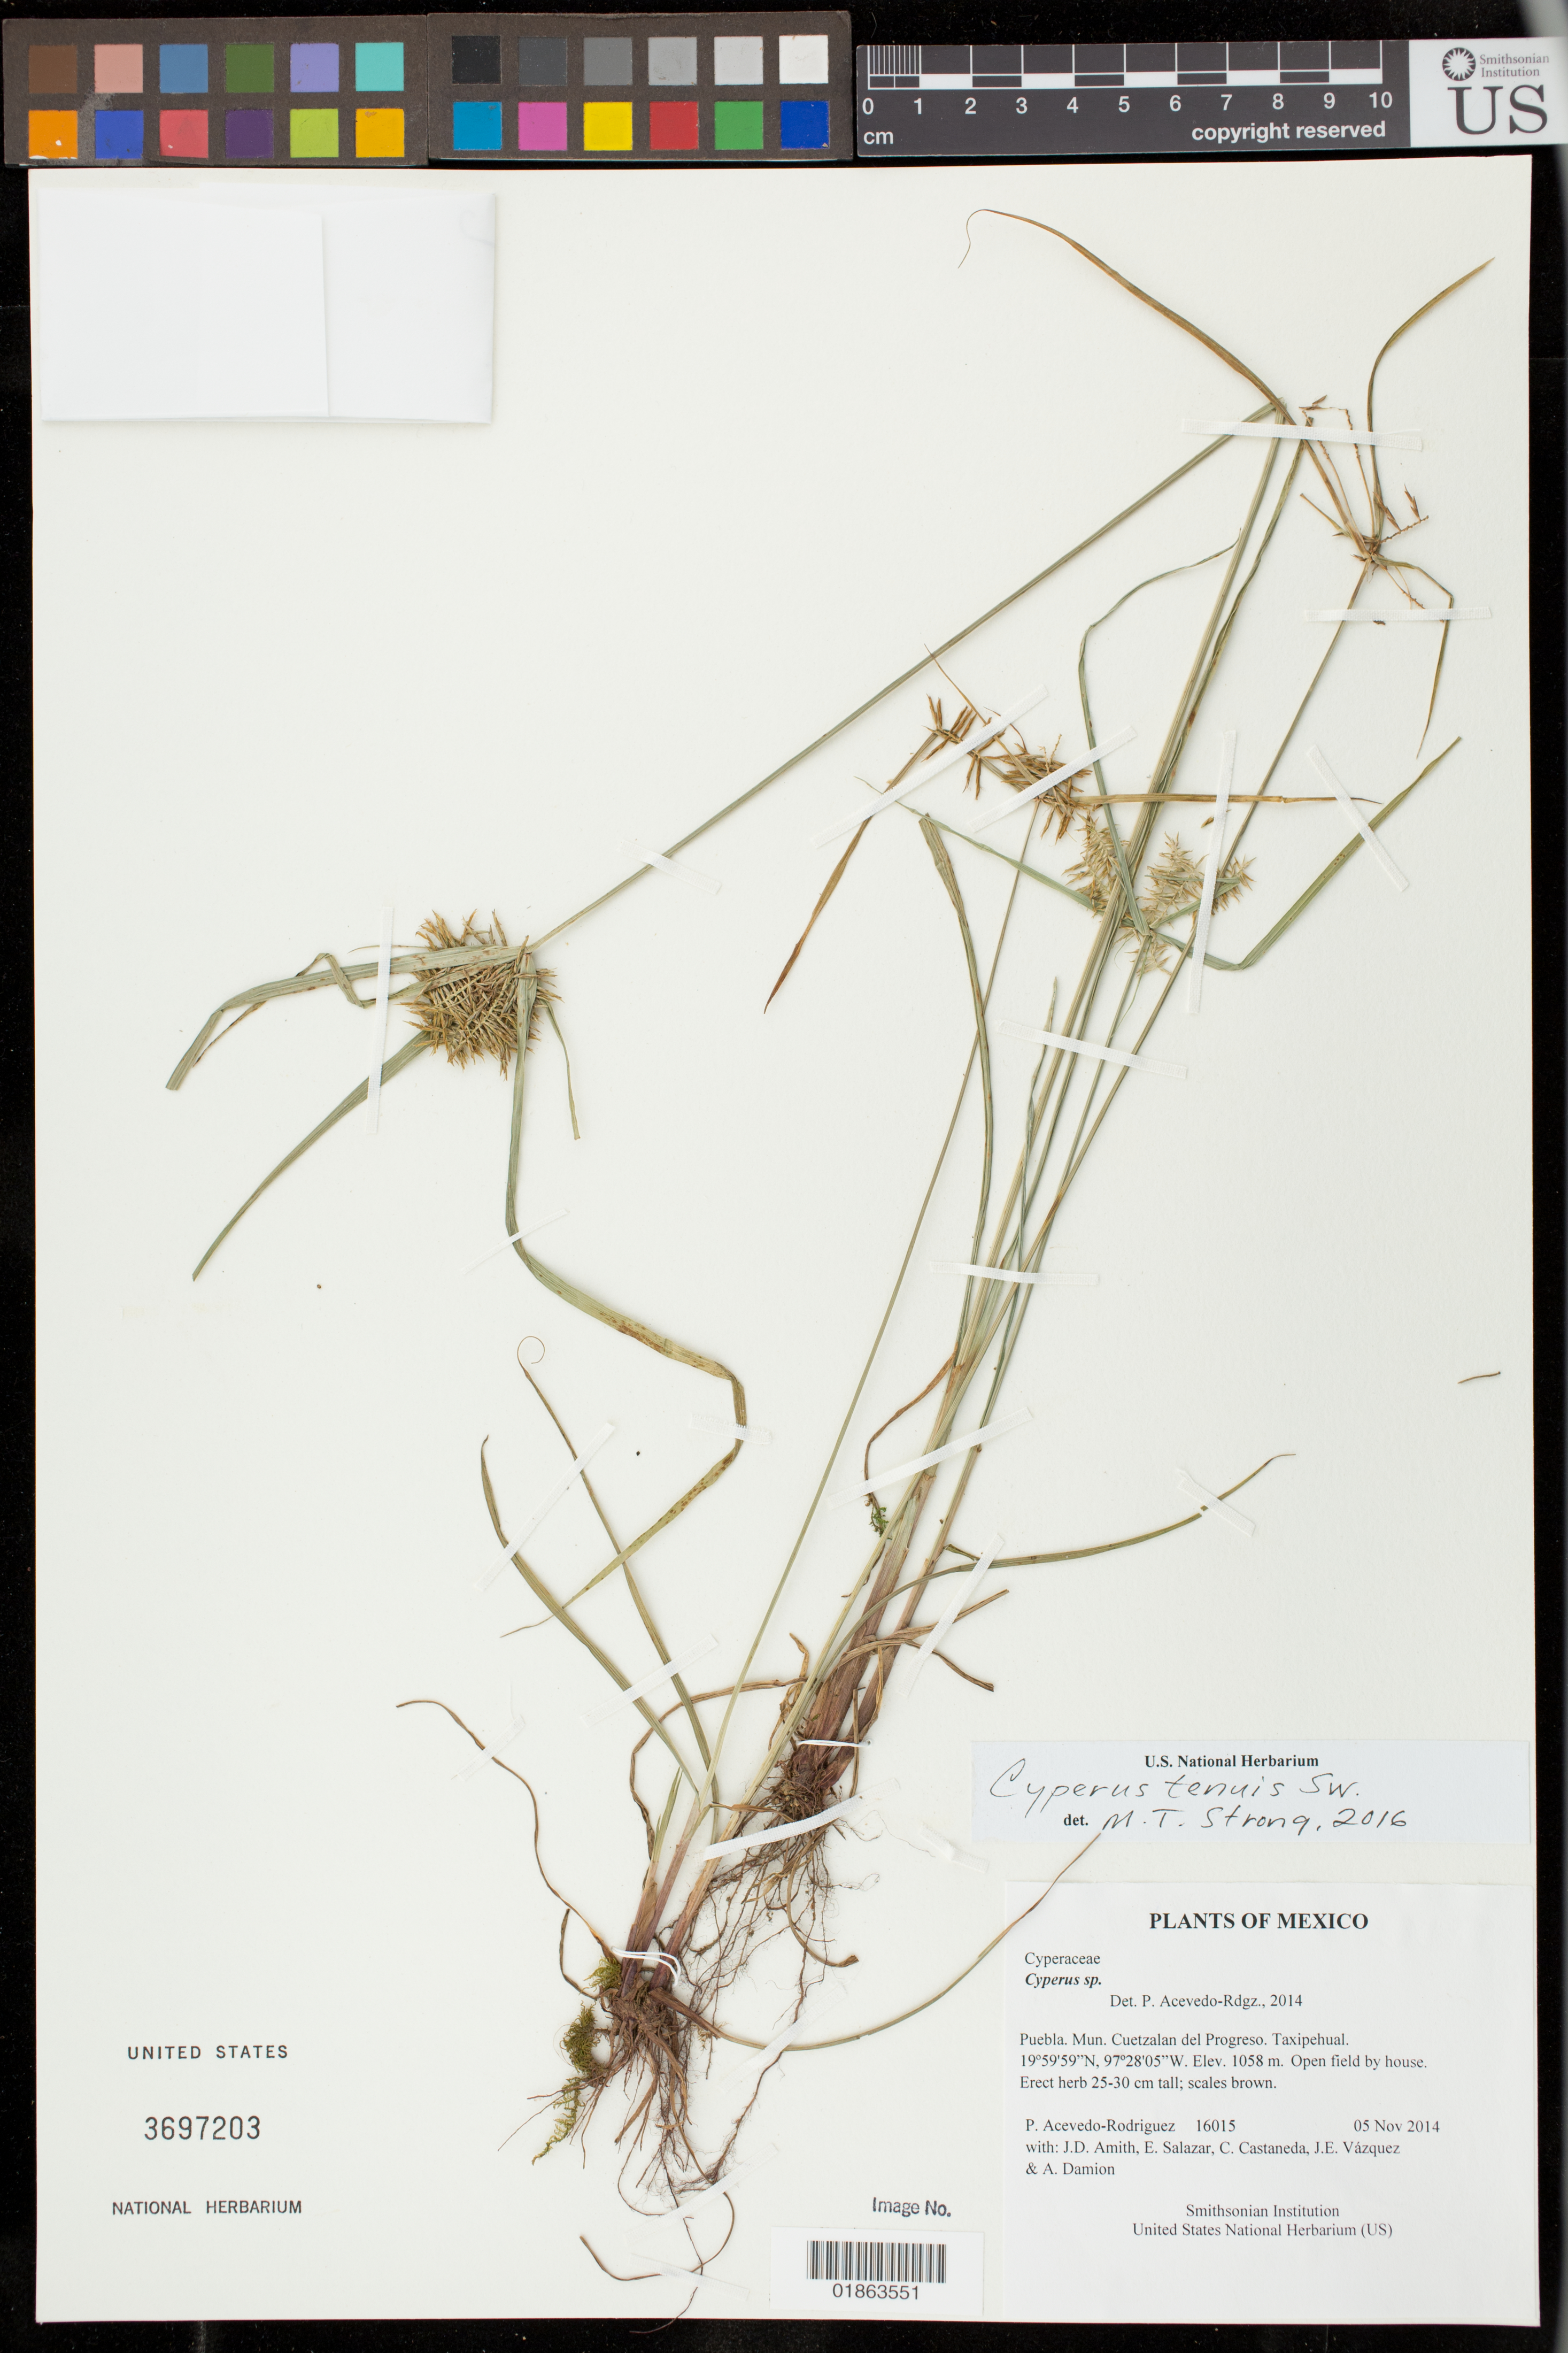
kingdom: Plantae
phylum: Tracheophyta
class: Liliopsida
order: Poales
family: Cyperaceae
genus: Cyperus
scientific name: Cyperus tenuis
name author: Sw.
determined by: Strong, M. T., (US), Smithsonian Institution - National Museum of Natural History (UNITED STATES)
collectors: P. Acevedo-Rodr., J. D. Amith, E. Salazar, C. Castaneda, J. E. Vázquez & A. Damion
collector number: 16015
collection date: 2014-11-05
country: Mexico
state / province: Puebla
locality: Mun. Cuetzalan del Progreso. Taxipehual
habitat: Open field by house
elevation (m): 1058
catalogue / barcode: US 3697203